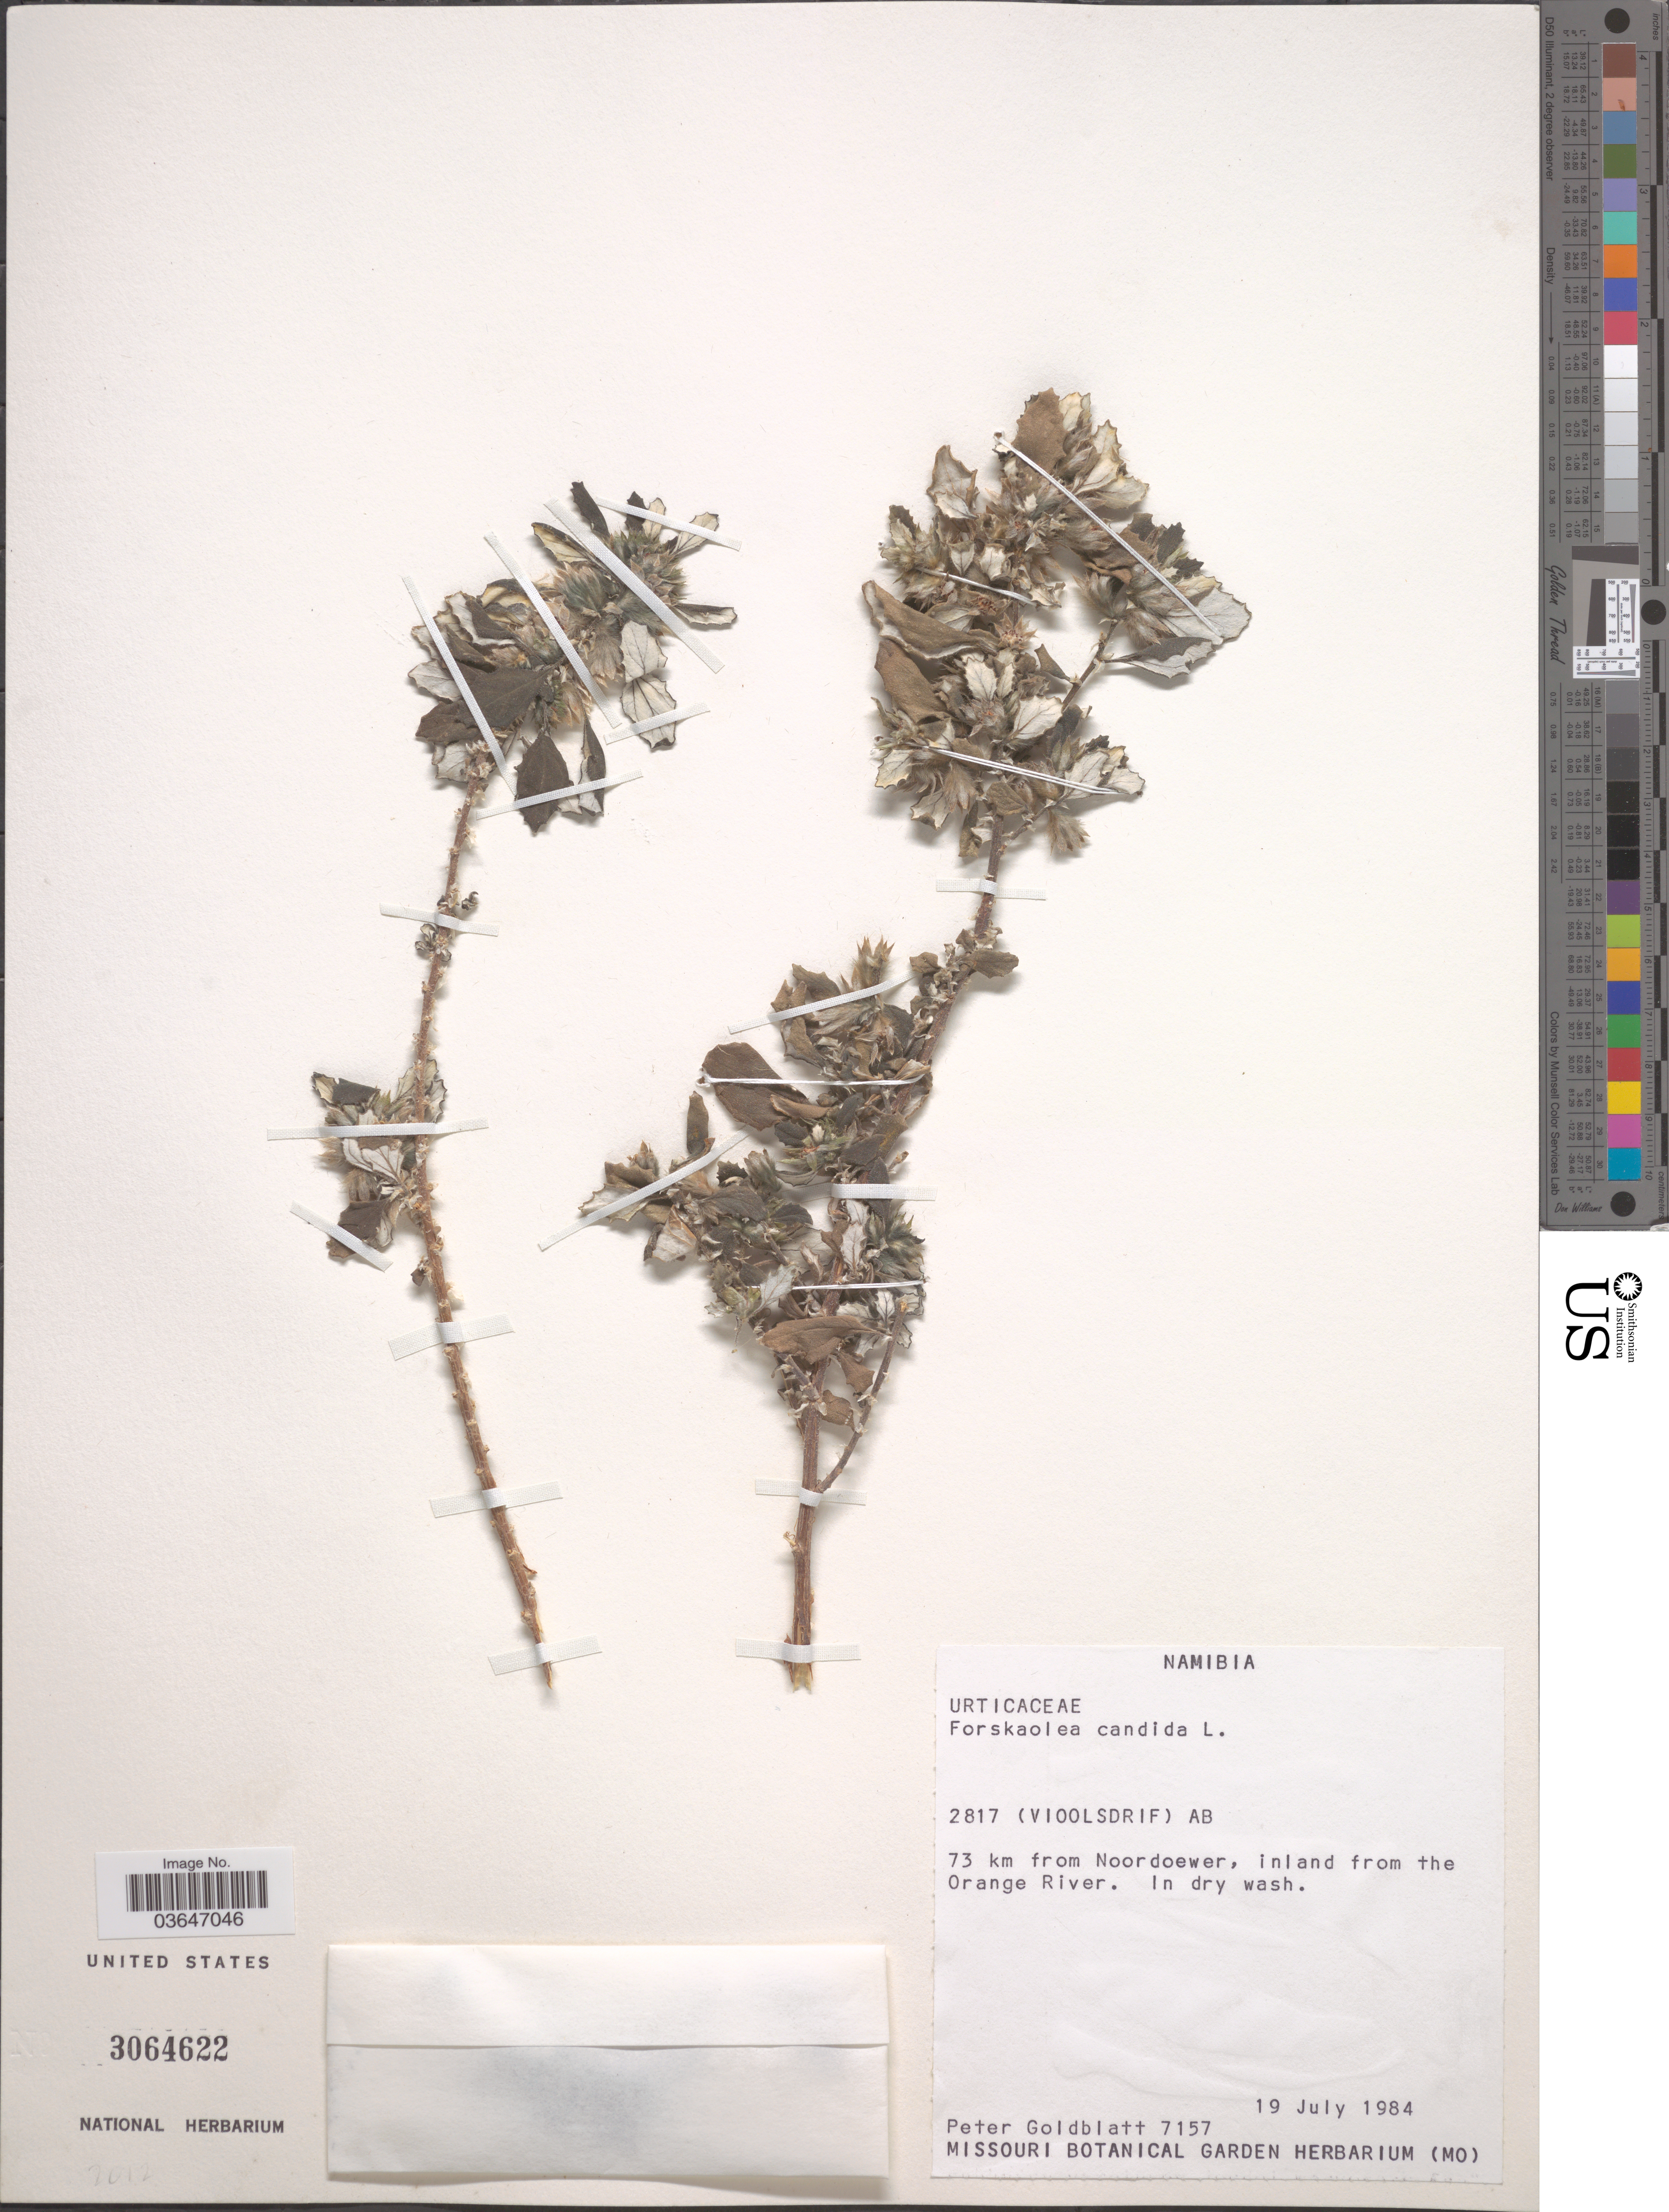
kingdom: Plantae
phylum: Tracheophyta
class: Magnoliopsida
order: Rosales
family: Urticaceae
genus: Forsskaolea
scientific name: Forsskaolea candida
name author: L. f.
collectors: P. Goldblatt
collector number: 7157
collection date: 1984-07-19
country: Namibia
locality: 73 km from Noordoewer, inland from the Orange River.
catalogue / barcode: US 3064622